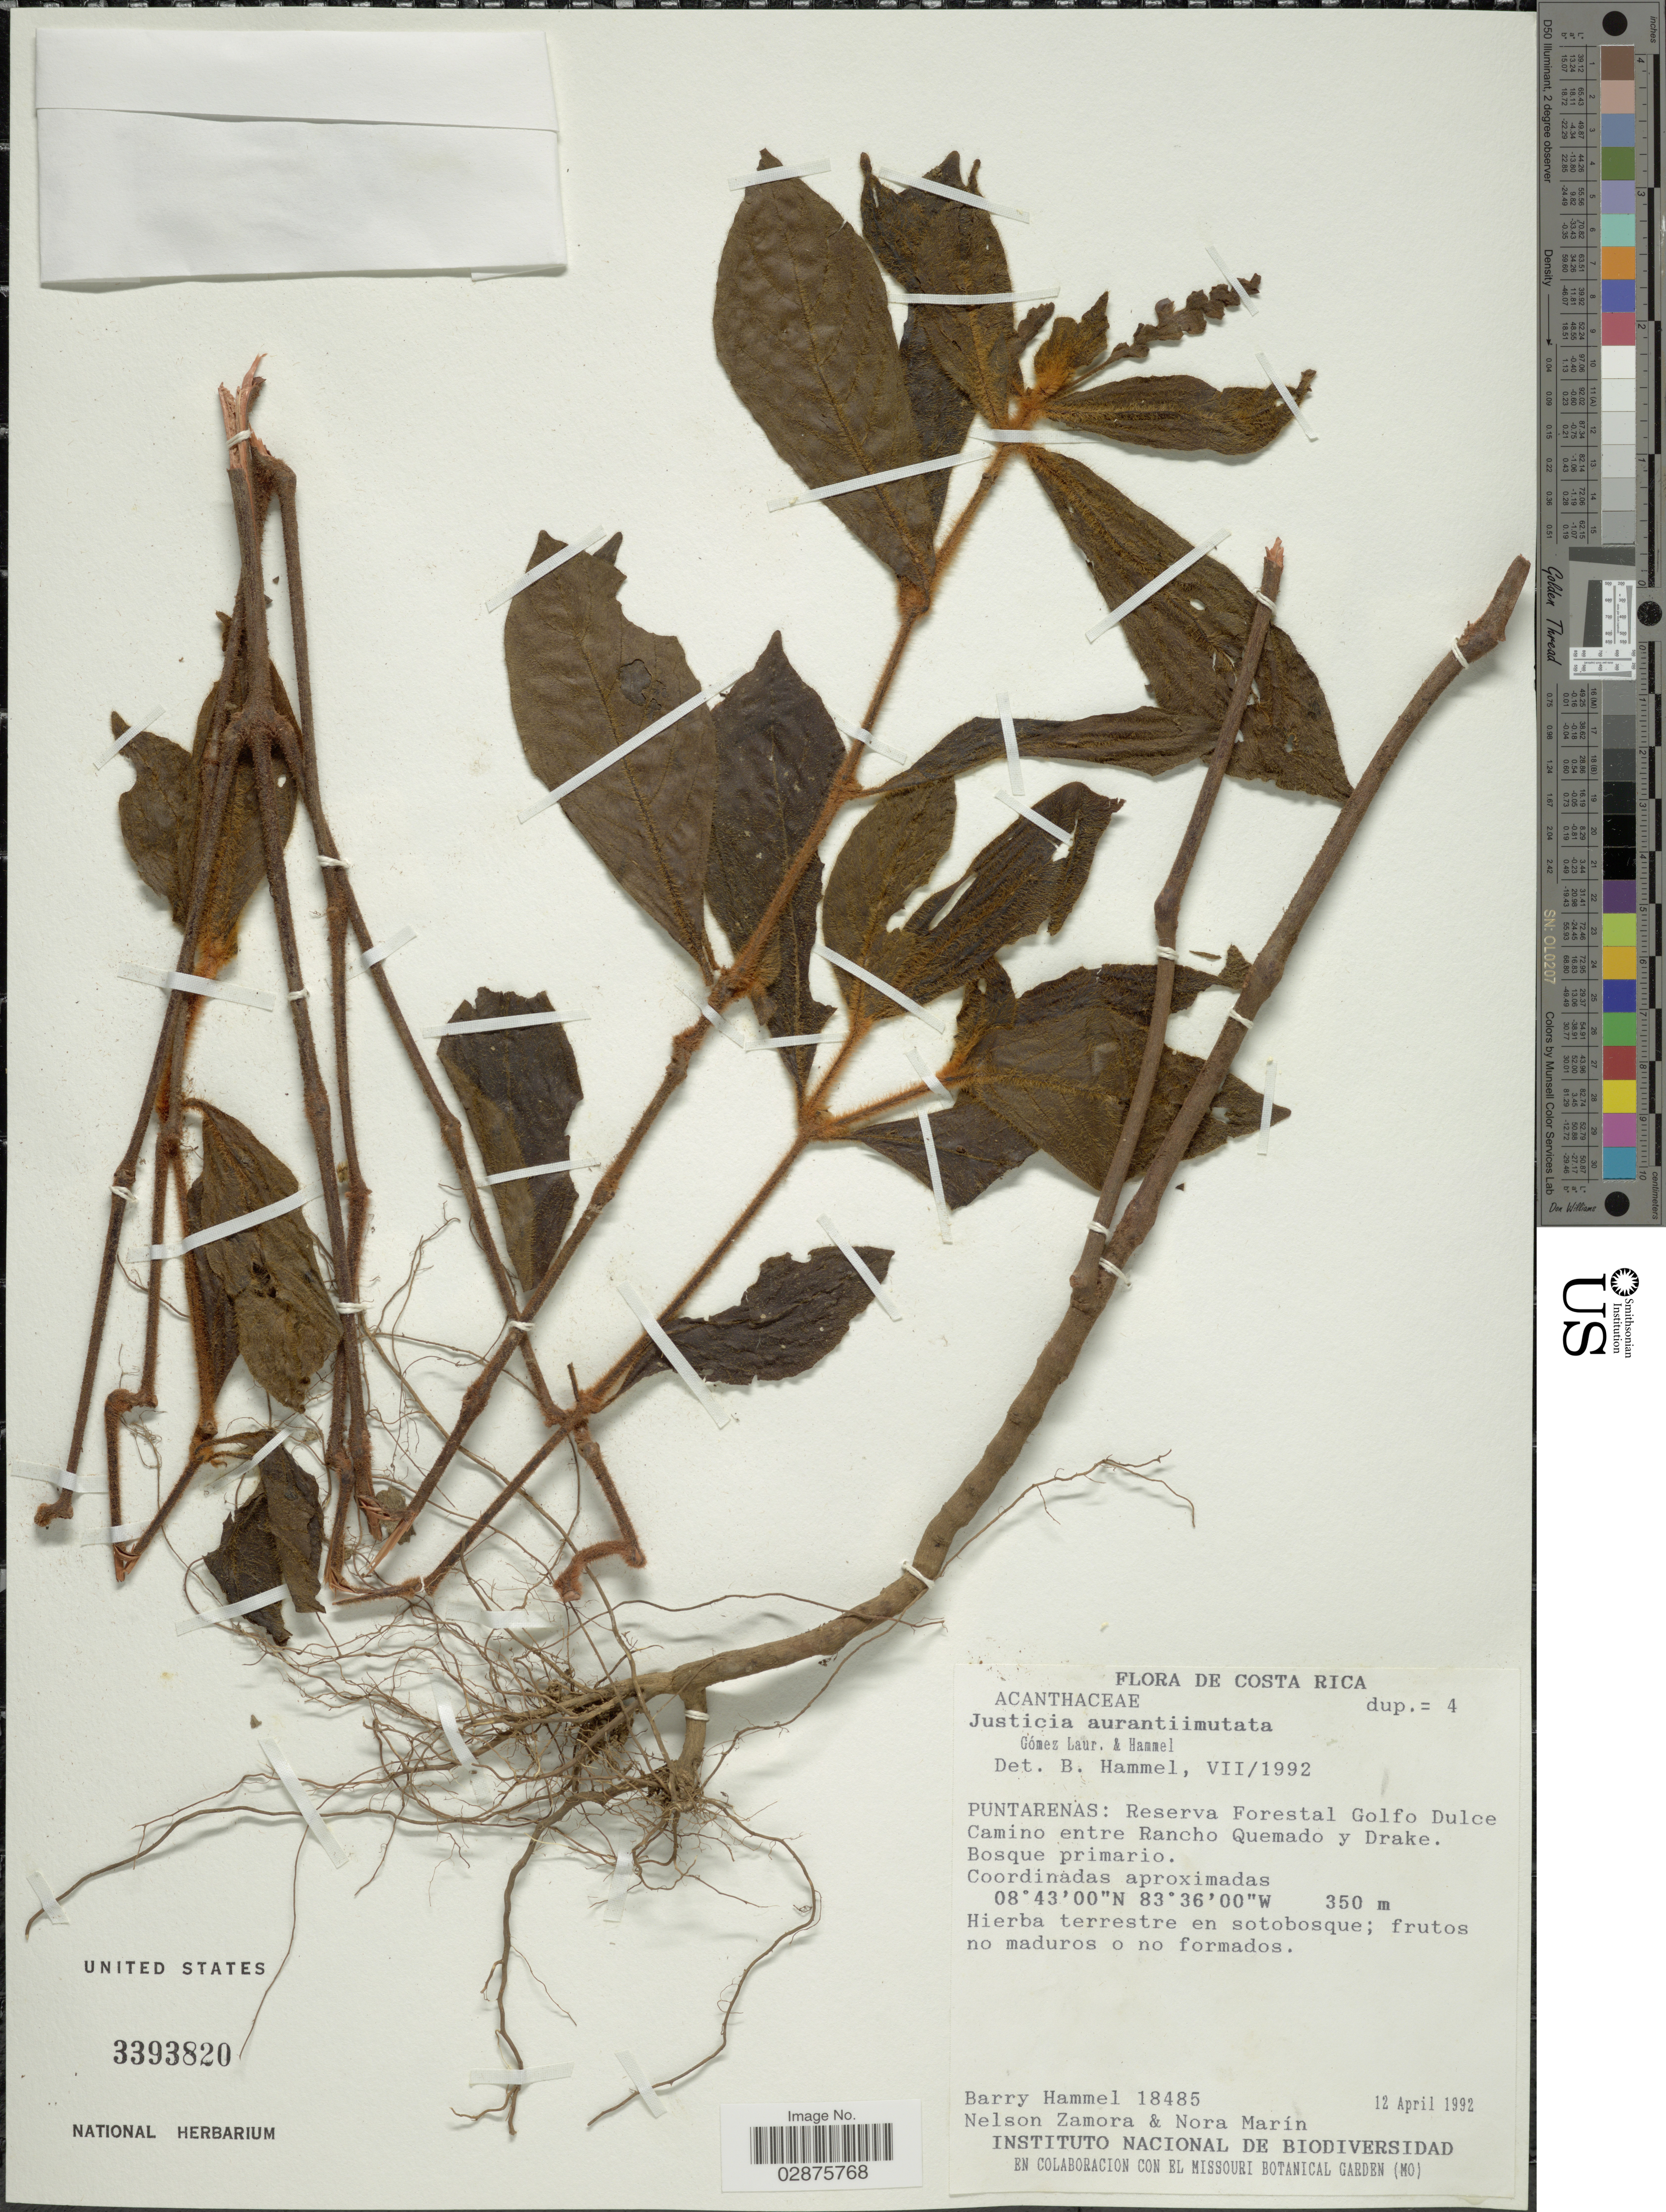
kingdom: Plantae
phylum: Tracheophyta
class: Magnoliopsida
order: Lamiales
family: Acanthaceae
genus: Justicia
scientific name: Justicia aurantiimutata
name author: Hammel & Gómez-Laur.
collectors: B. Hammel, N. Zamora & N. Marín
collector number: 18485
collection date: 1992-04-12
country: Costa Rica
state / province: Puntarenas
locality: Reserva Forestal Golfo Dulce Camino entre Rancho Quemado y Drake.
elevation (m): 350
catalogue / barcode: US 3393820